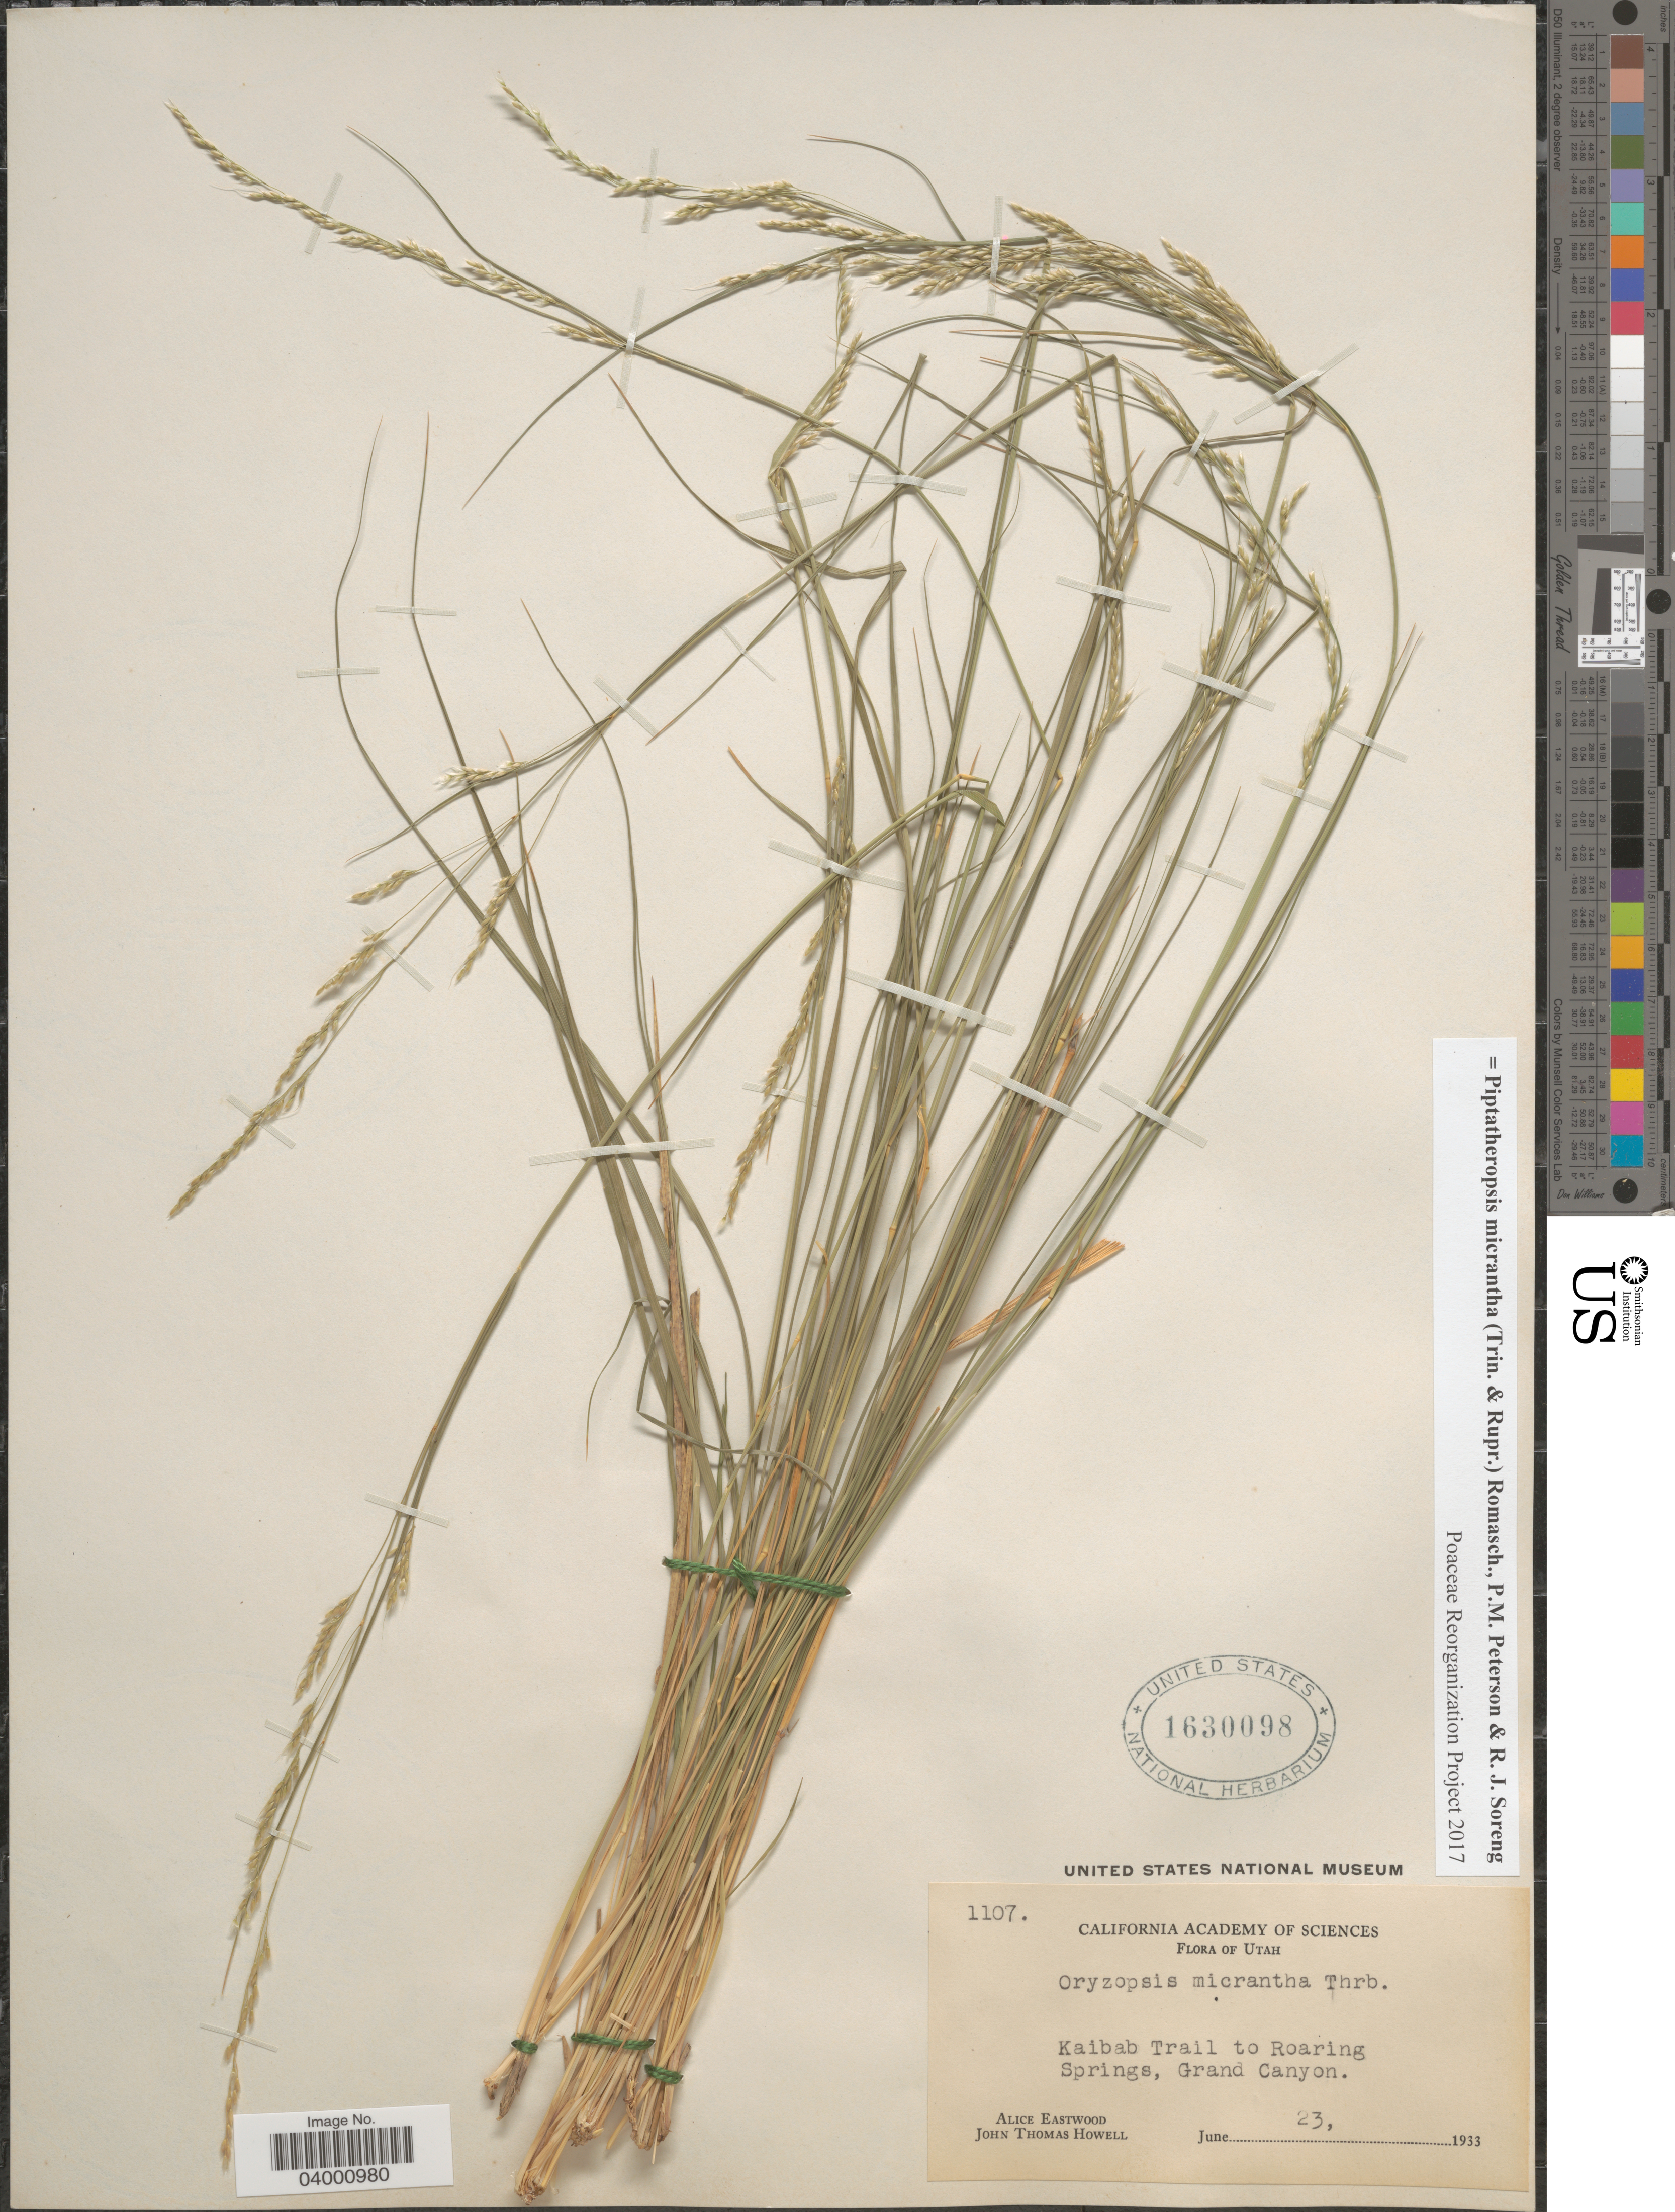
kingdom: Plantae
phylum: Tracheophyta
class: Liliopsida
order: Poales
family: Poaceae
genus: Piptatheropsis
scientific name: Piptatheropsis micrantha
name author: (Trin. & Rupr.) Romasch.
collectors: A. Eastwood & J. T. Howell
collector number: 1107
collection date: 1933-06-23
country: United States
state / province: Utah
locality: Kaibab Trail to Roaring Springs, Grand Canyon.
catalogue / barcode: US 1630098